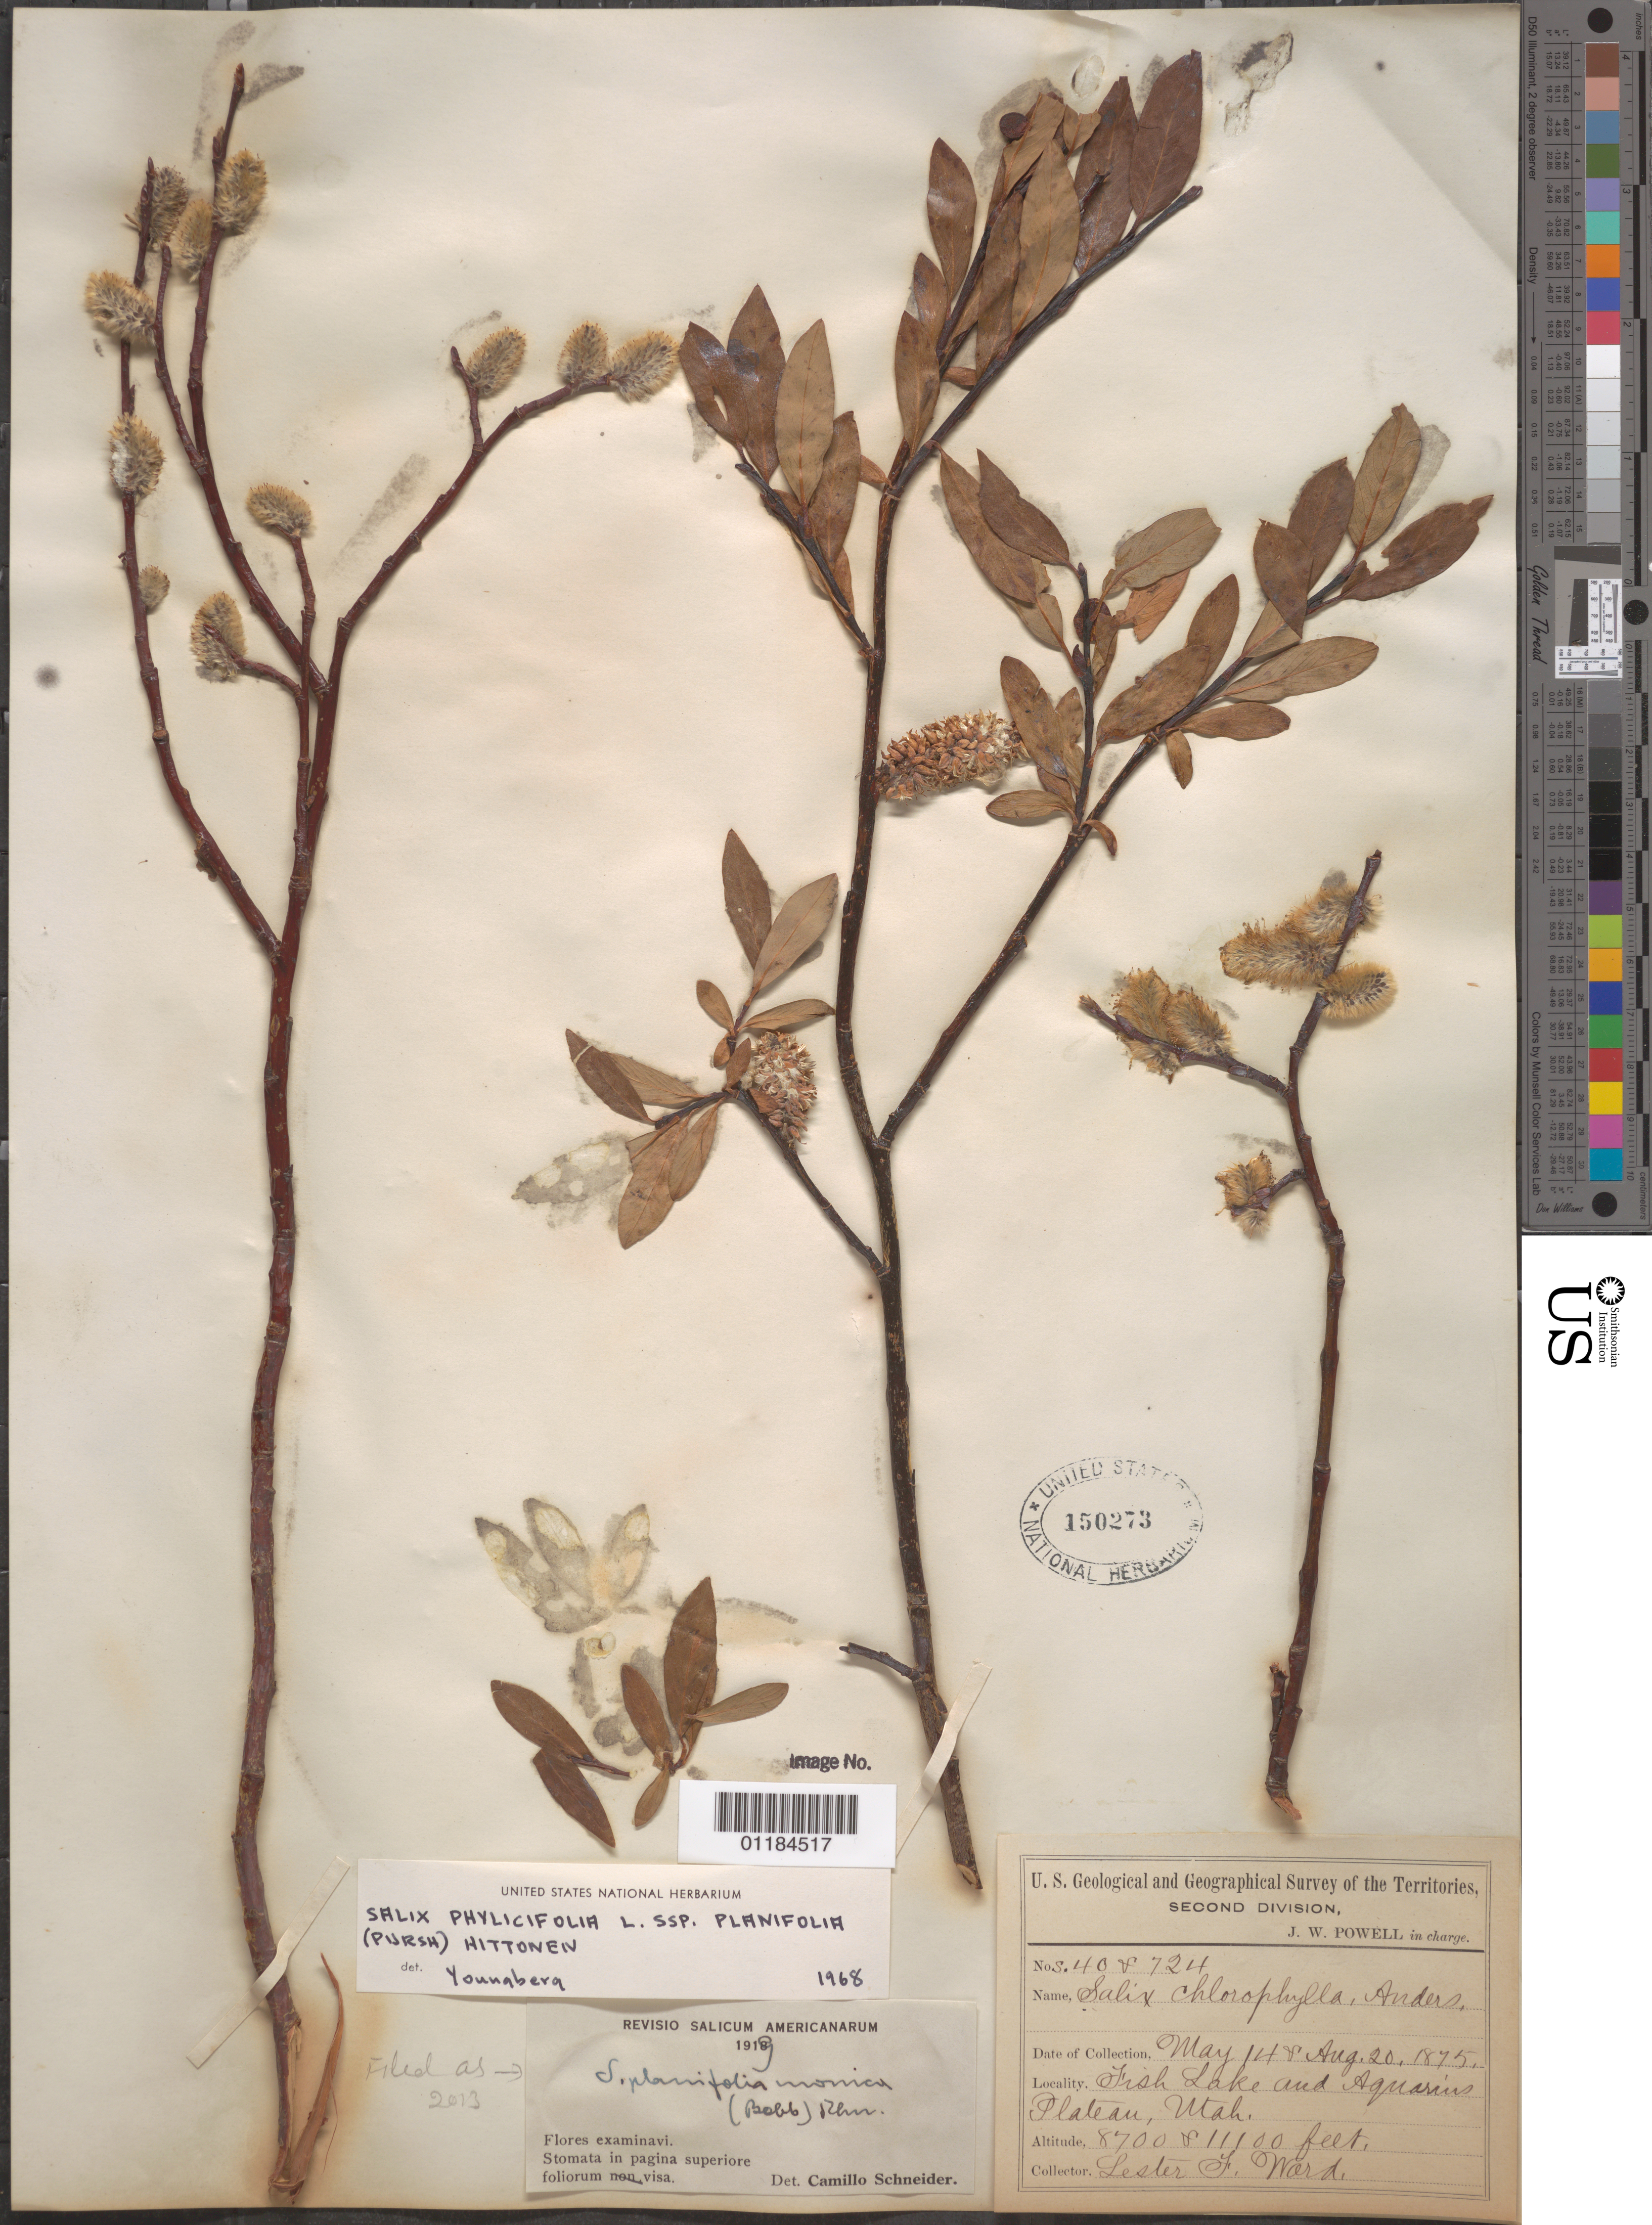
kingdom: Plantae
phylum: Tracheophyta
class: Magnoliopsida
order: Malpighiales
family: Salicaceae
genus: Salix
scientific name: Salix planifolia var. monica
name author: (Bebb) C.K. Schneid.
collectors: L. F. Ward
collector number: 40 & 724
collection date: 1875-05-14,1875-08-20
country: United States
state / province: Utah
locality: Fish Lake and Aquarius Plateau.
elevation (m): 2652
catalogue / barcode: US 150273